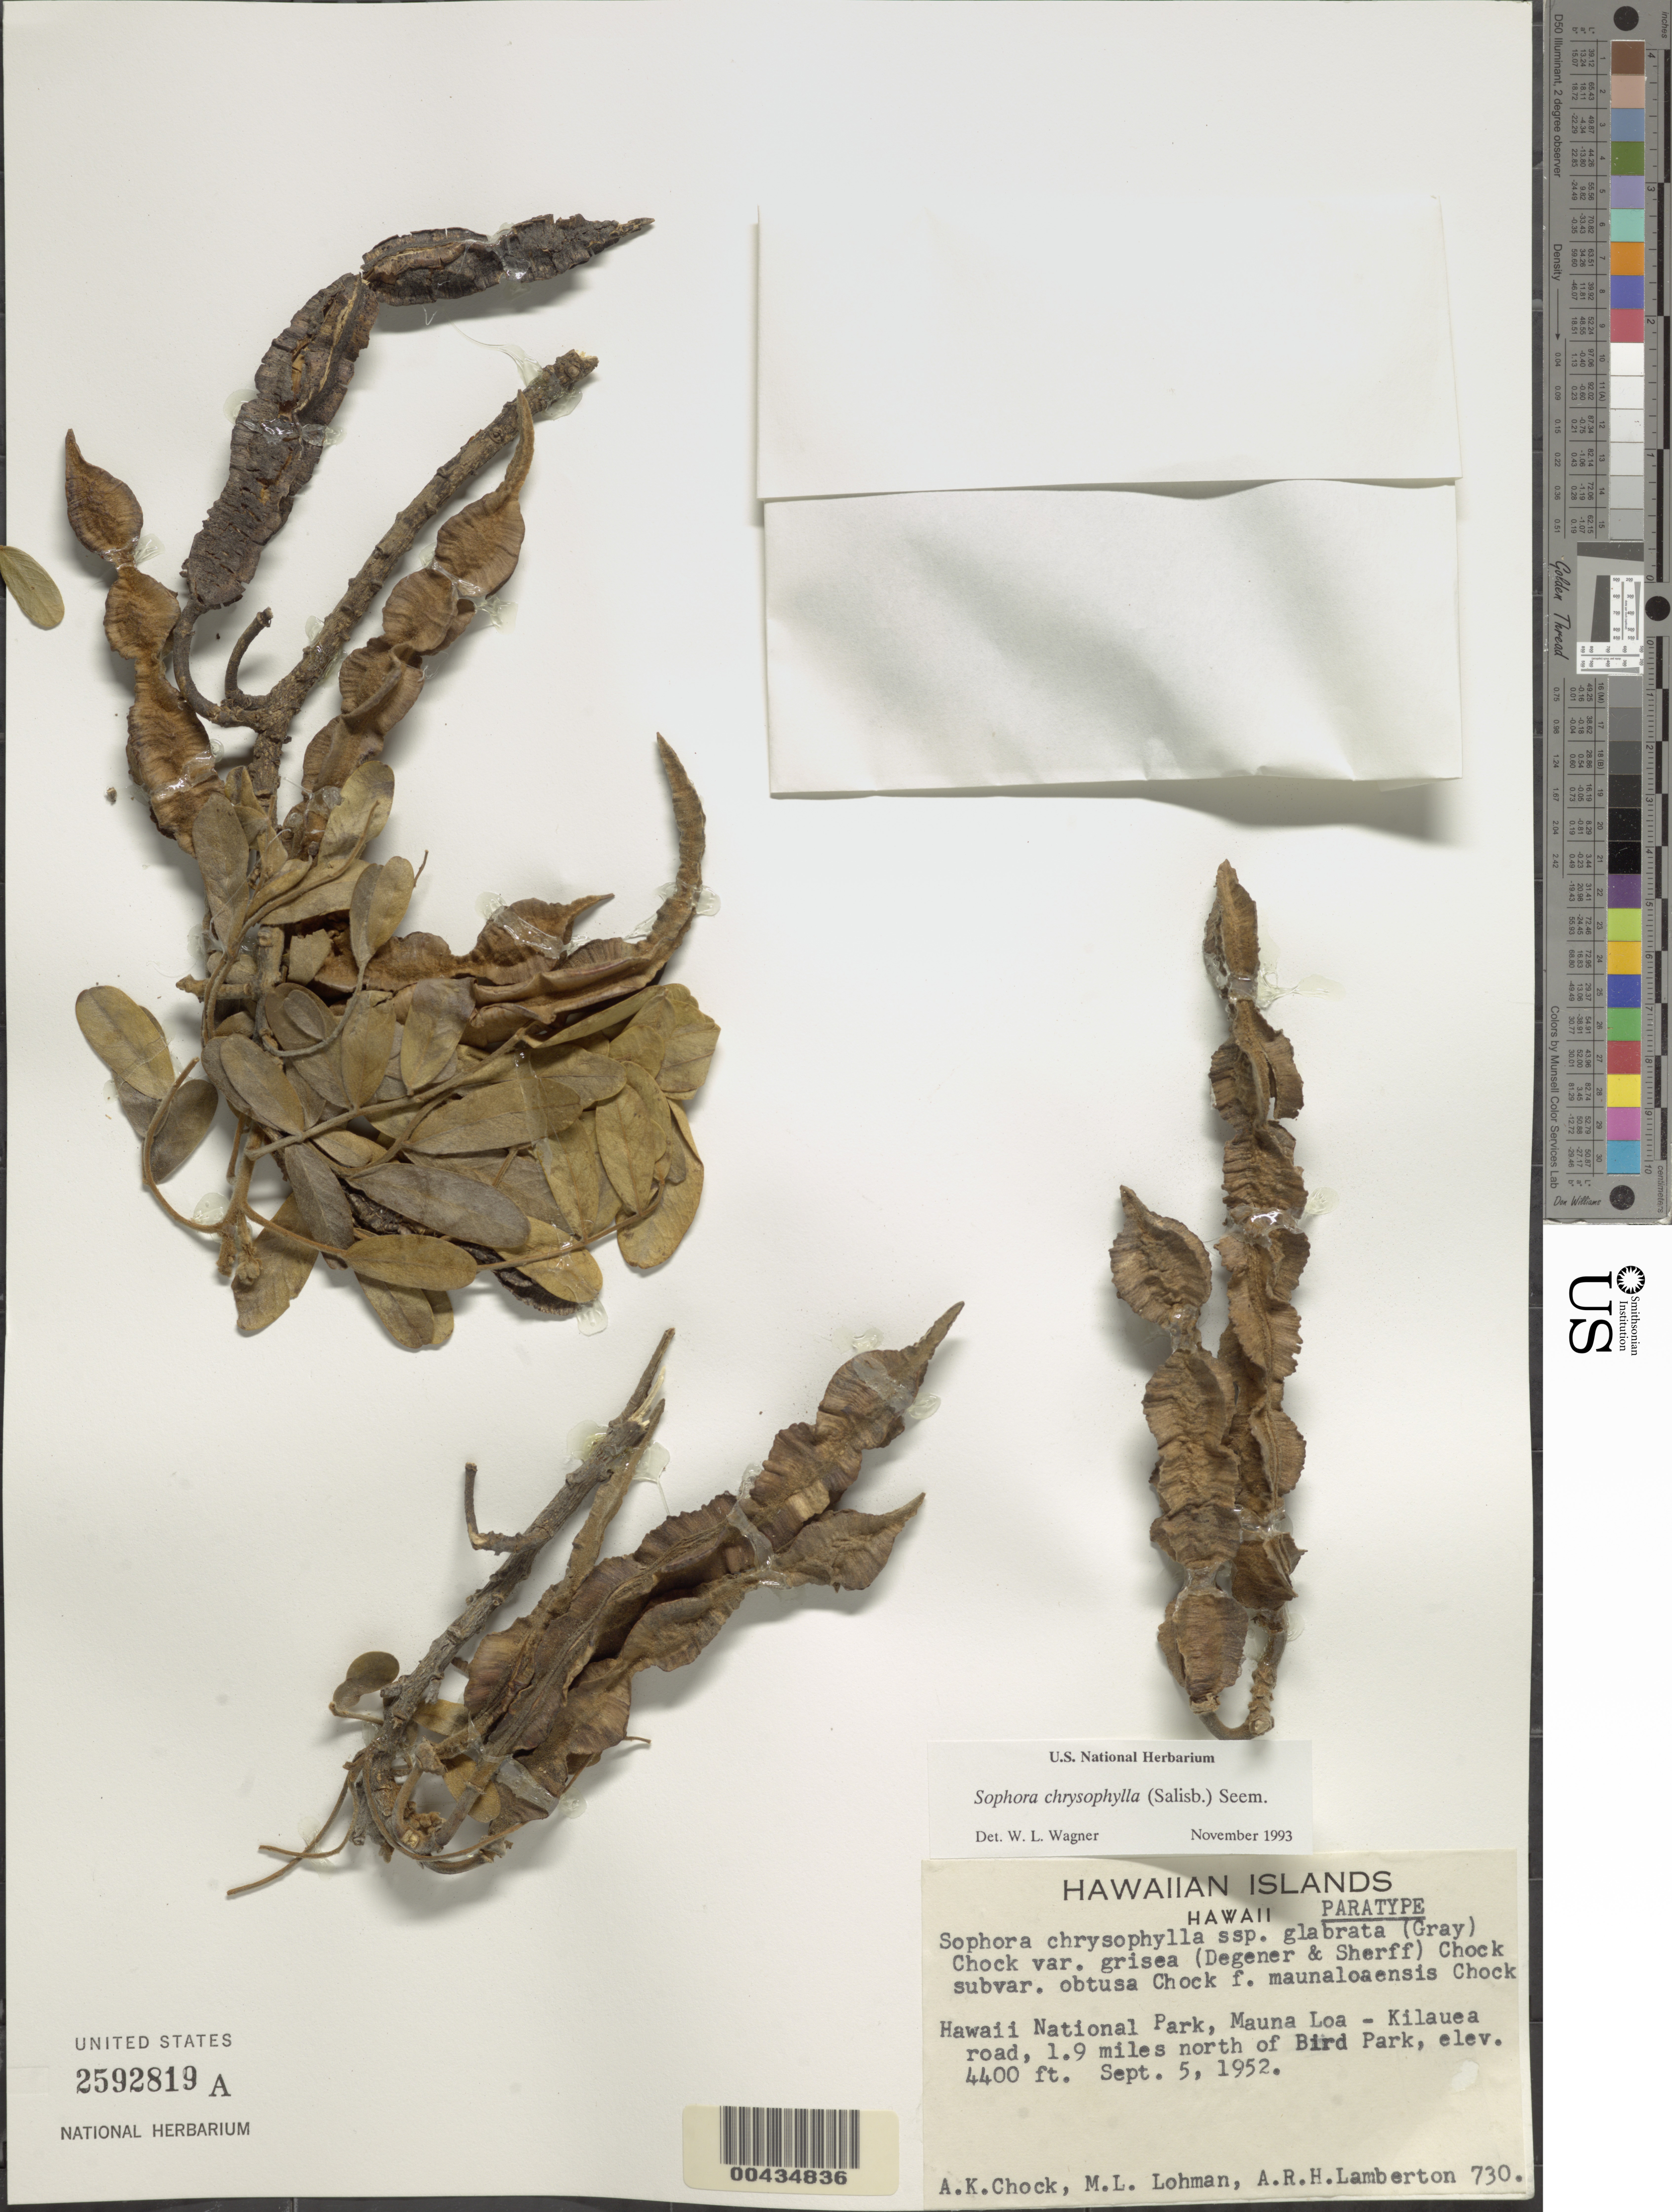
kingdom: Plantae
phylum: Tracheophyta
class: Magnoliopsida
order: Fabales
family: Fabaceae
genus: Sophora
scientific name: Sophora chrysophylla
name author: (Salisb.) Seem.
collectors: A. Chock, M. Lohman & A. Lamberton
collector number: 730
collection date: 1952-09-05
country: United States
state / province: Hawaii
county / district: Hawaii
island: Hawaii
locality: Hawaiian Islands. Hawaii National Park, Mauna Loa-Kilauea road, 1.9 miles north of Bird Park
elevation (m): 1341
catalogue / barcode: US 2592819A